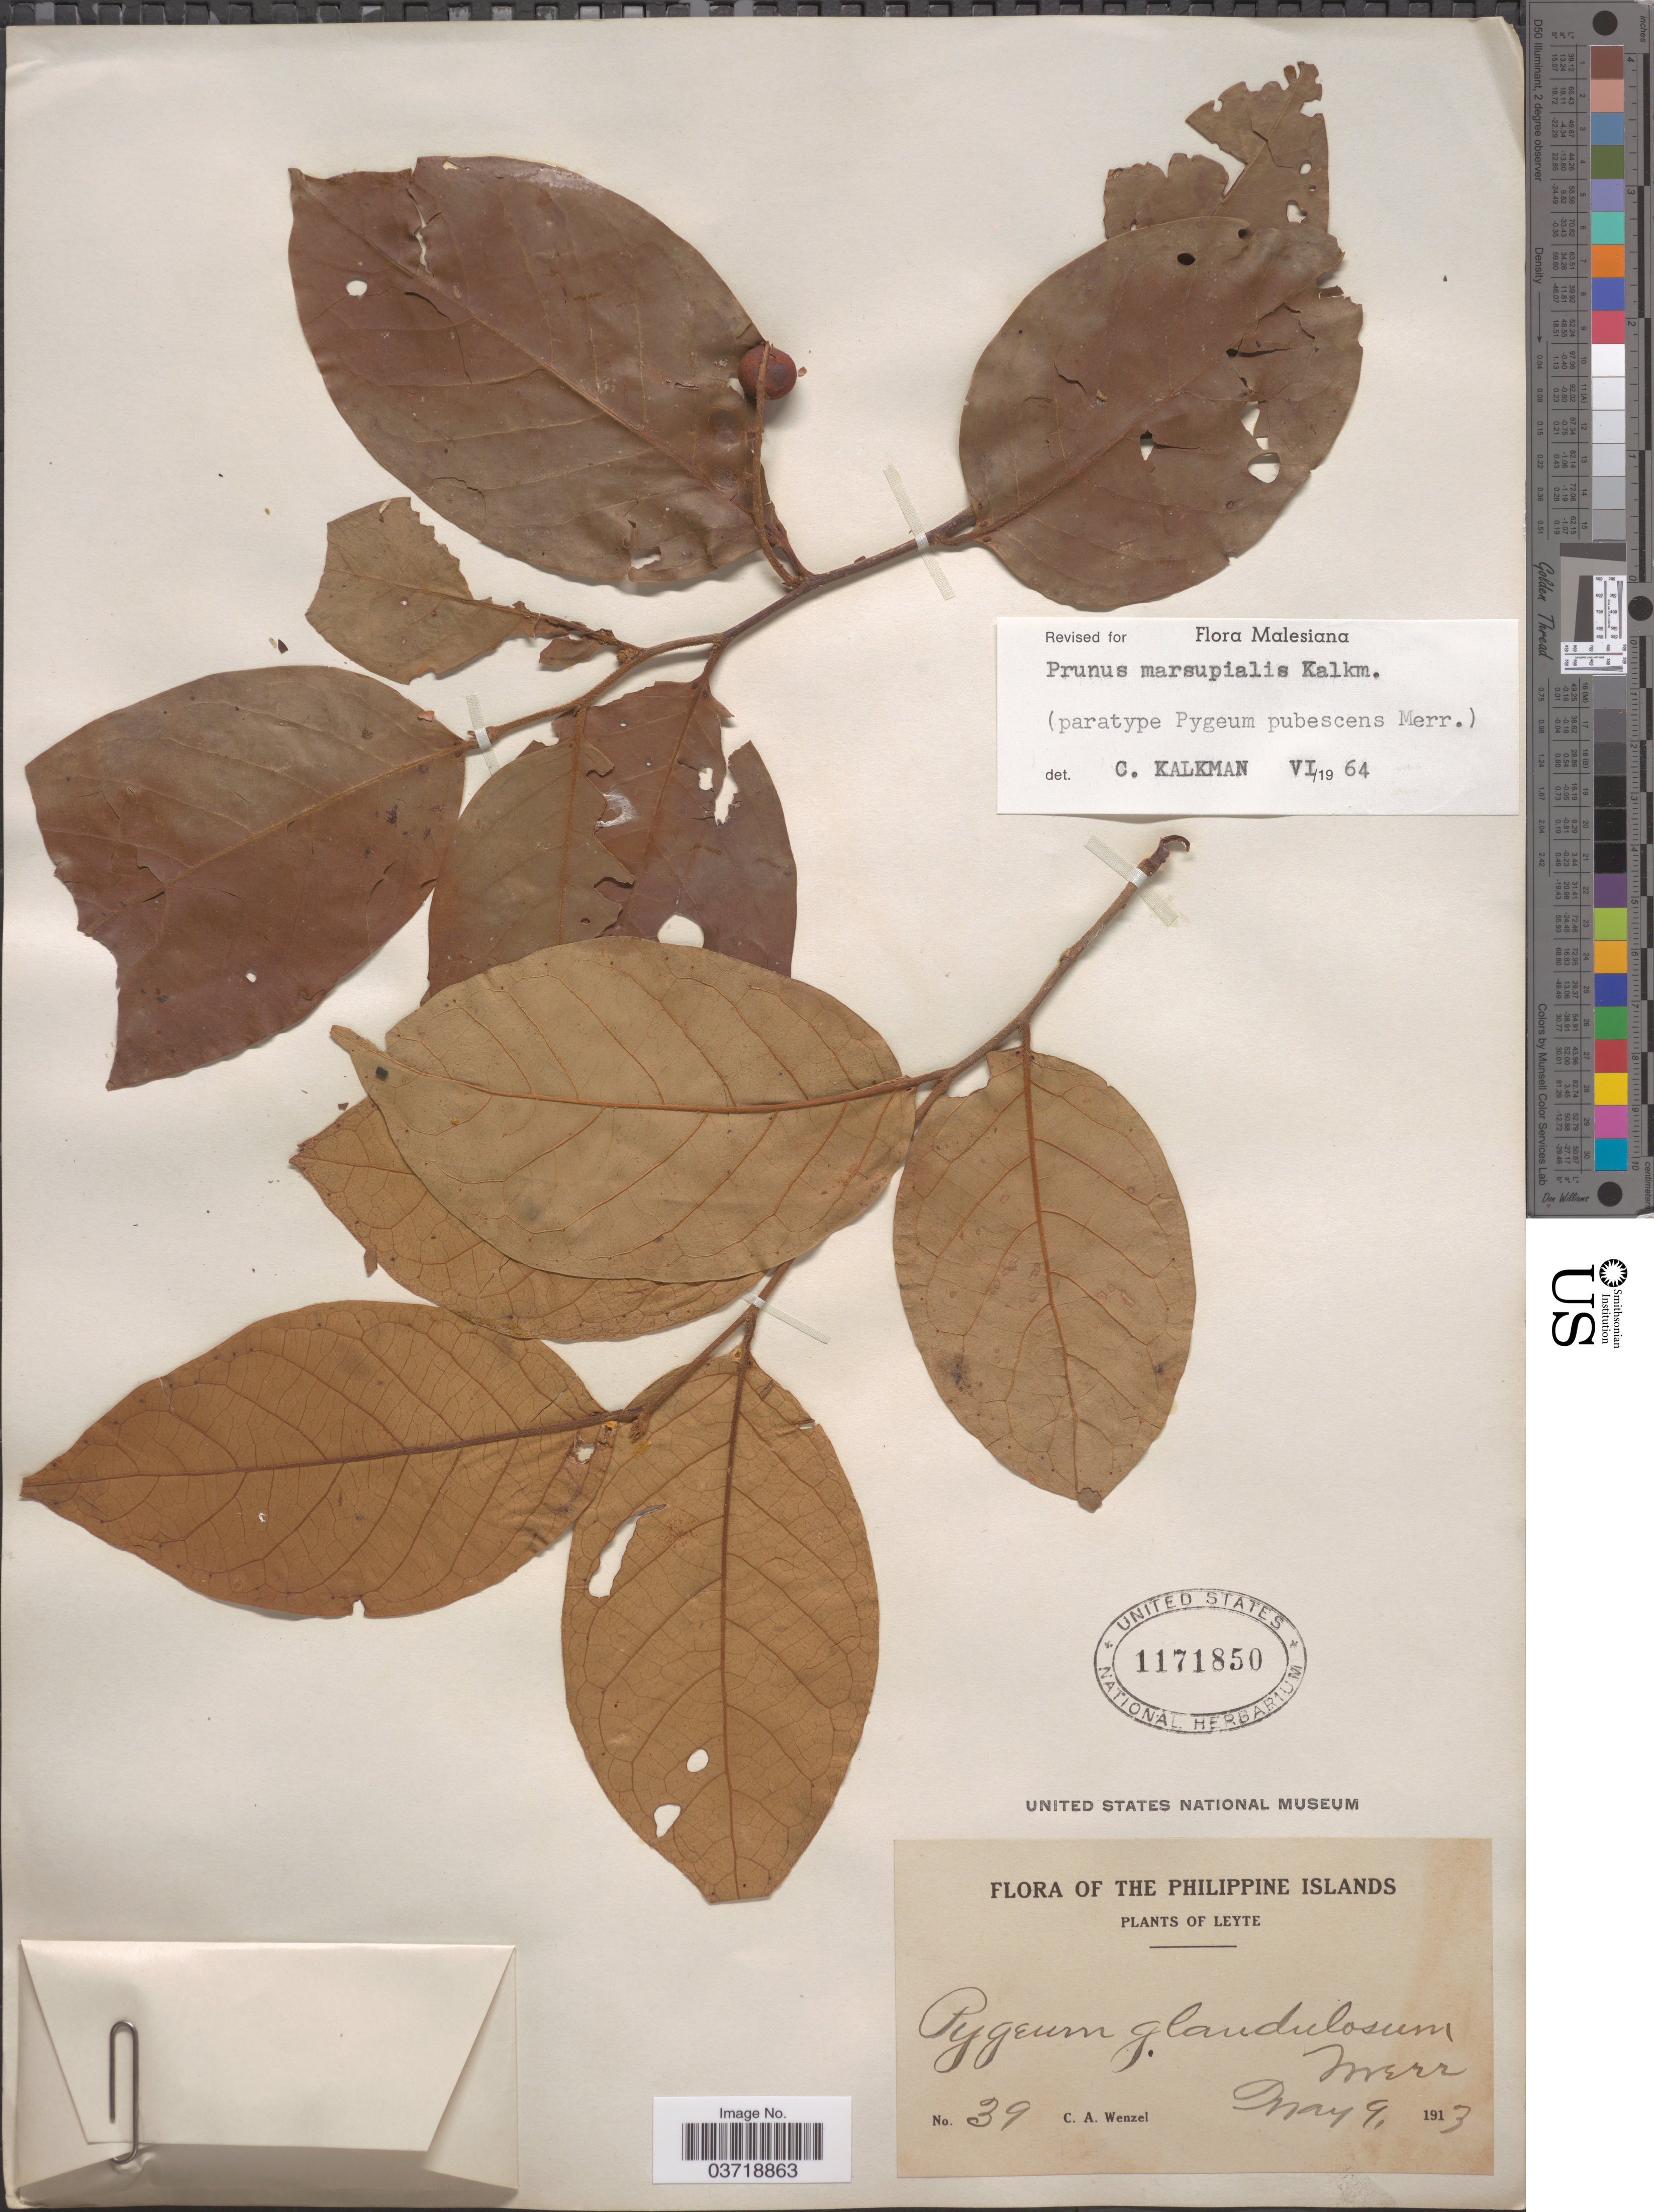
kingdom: Plantae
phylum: Tracheophyta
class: Magnoliopsida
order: Rosales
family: Rosaceae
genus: Prunus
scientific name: Prunus marsupialis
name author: Kalkman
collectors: C. Wenzel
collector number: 39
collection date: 1913-05-09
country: Philippines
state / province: Eastern Visayas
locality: Leyte.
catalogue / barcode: US 1171850